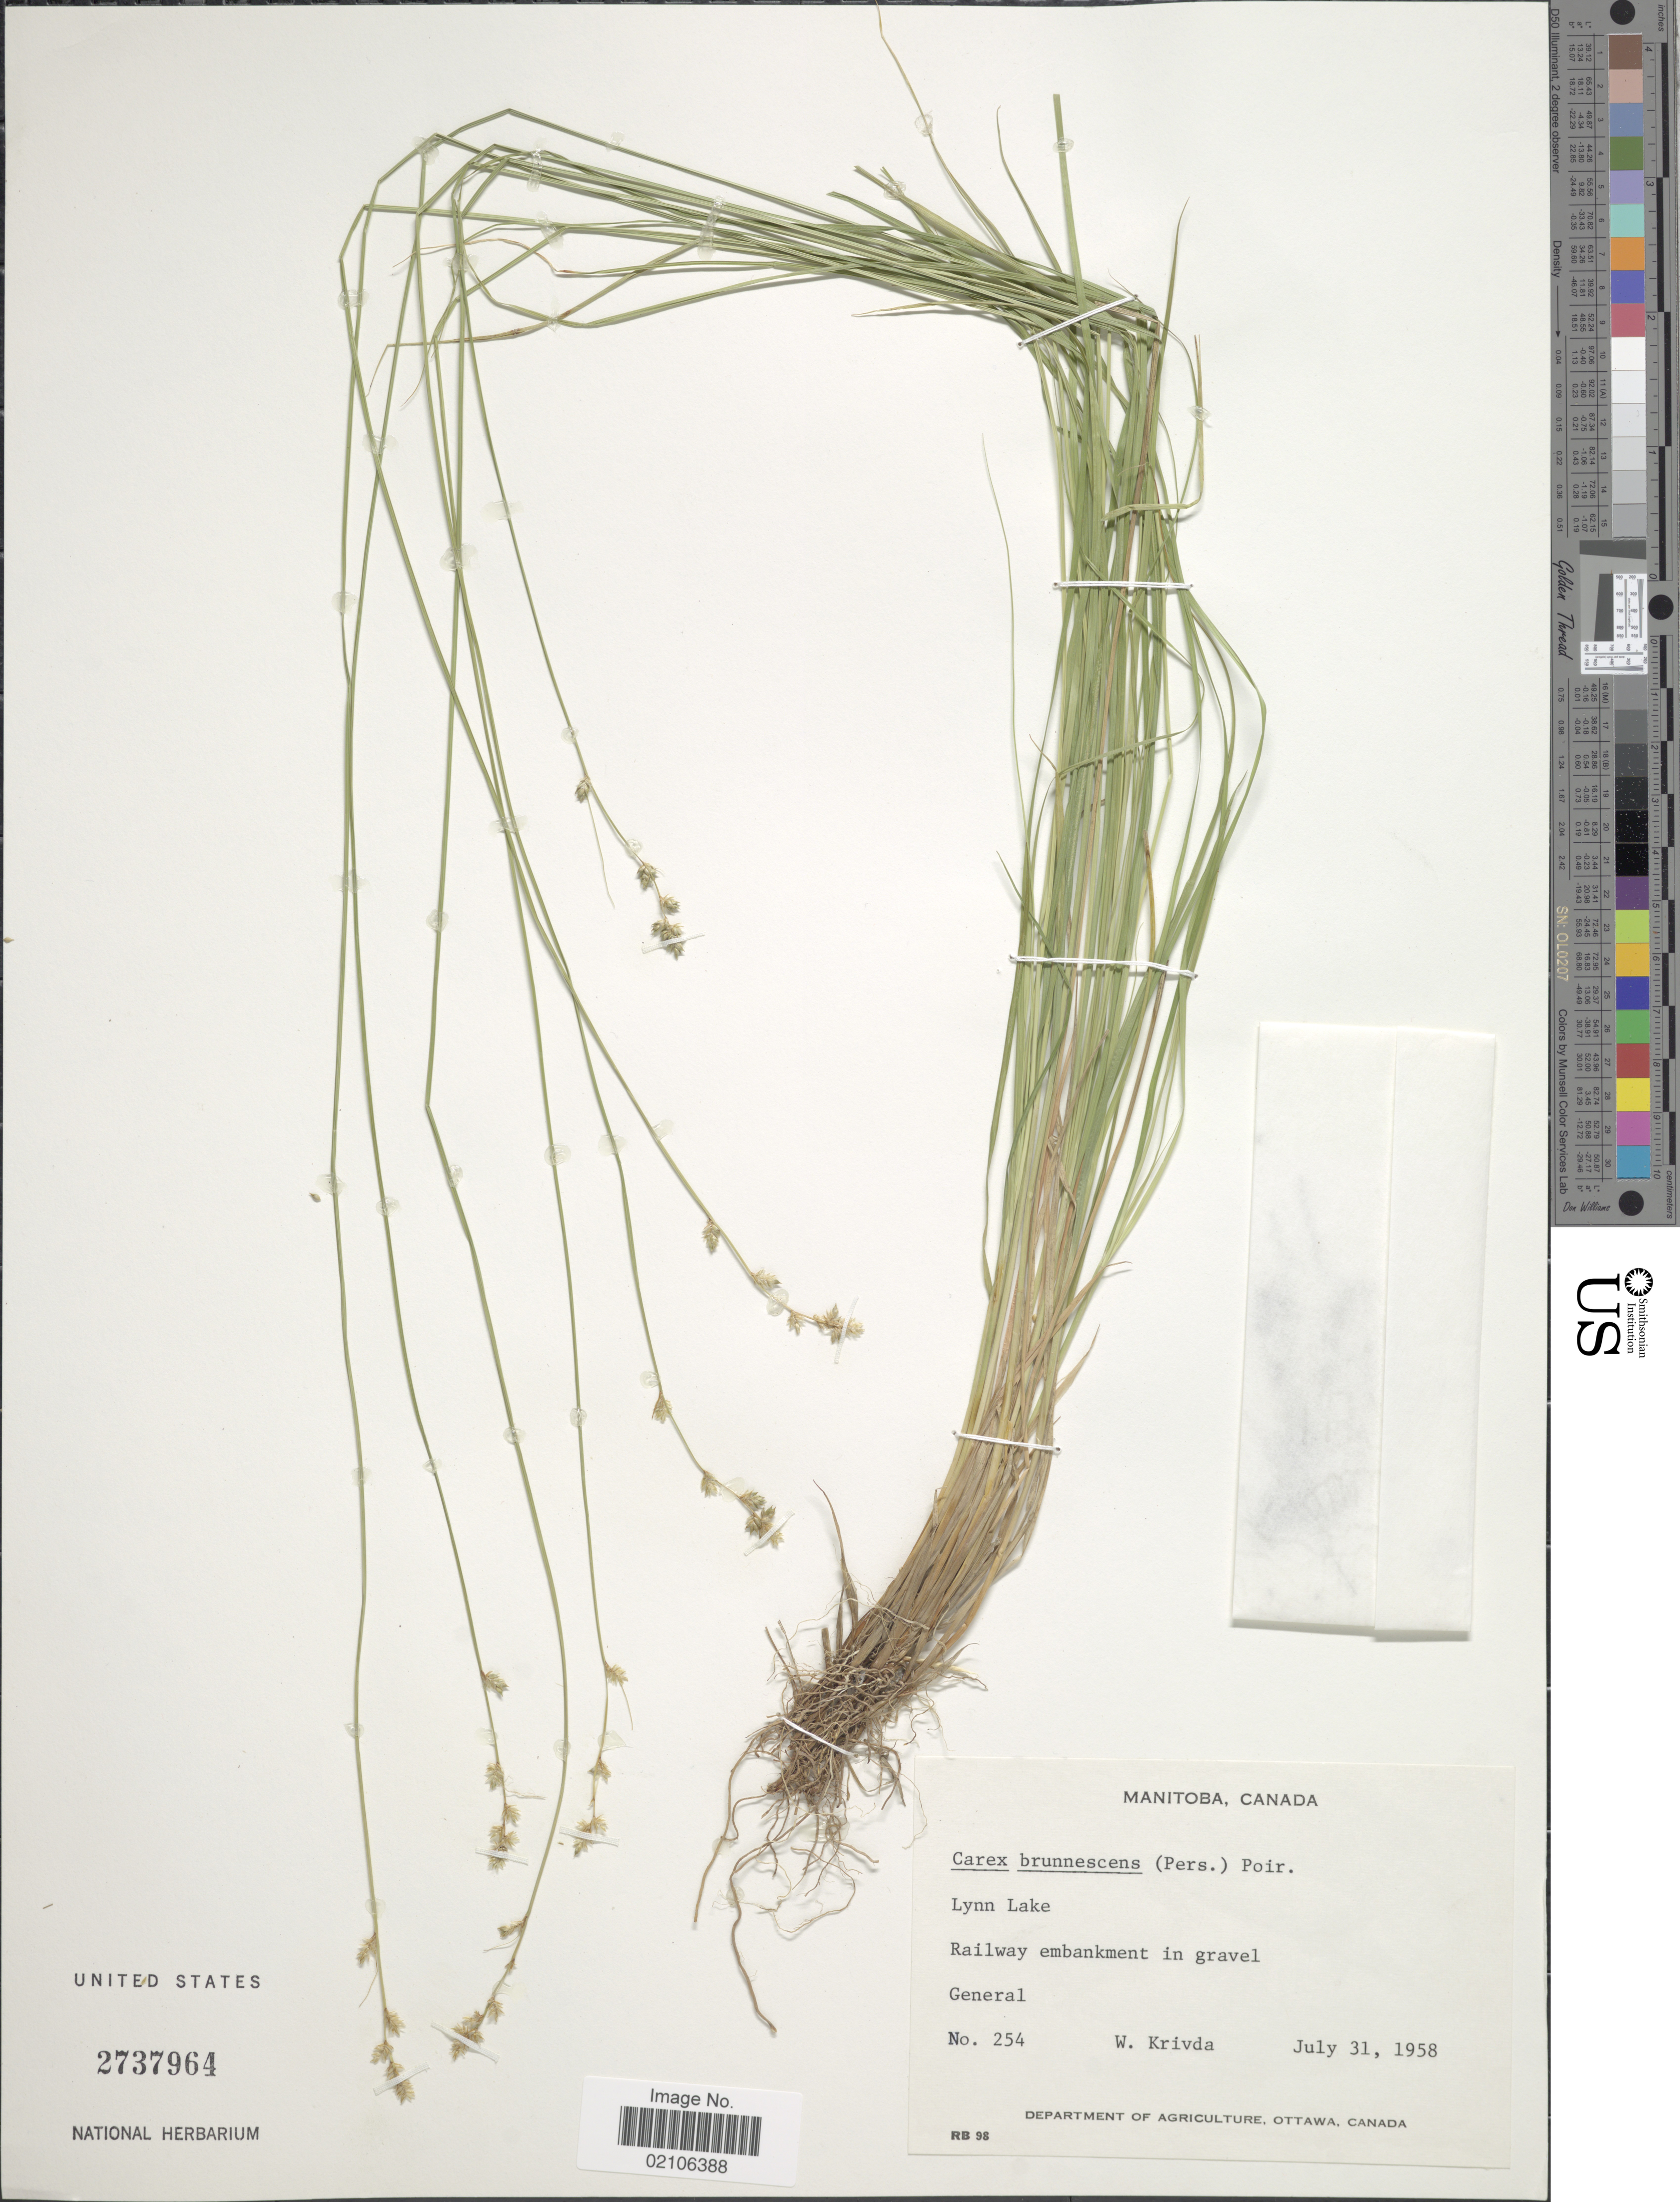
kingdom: Plantae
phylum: Tracheophyta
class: Liliopsida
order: Poales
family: Cyperaceae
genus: Carex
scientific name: Carex brunnescens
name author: (Pers.) Poir.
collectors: W. Krivda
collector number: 254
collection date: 1958-07-31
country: Canada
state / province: Manitoba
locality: Lynn Lake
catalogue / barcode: US 2737964